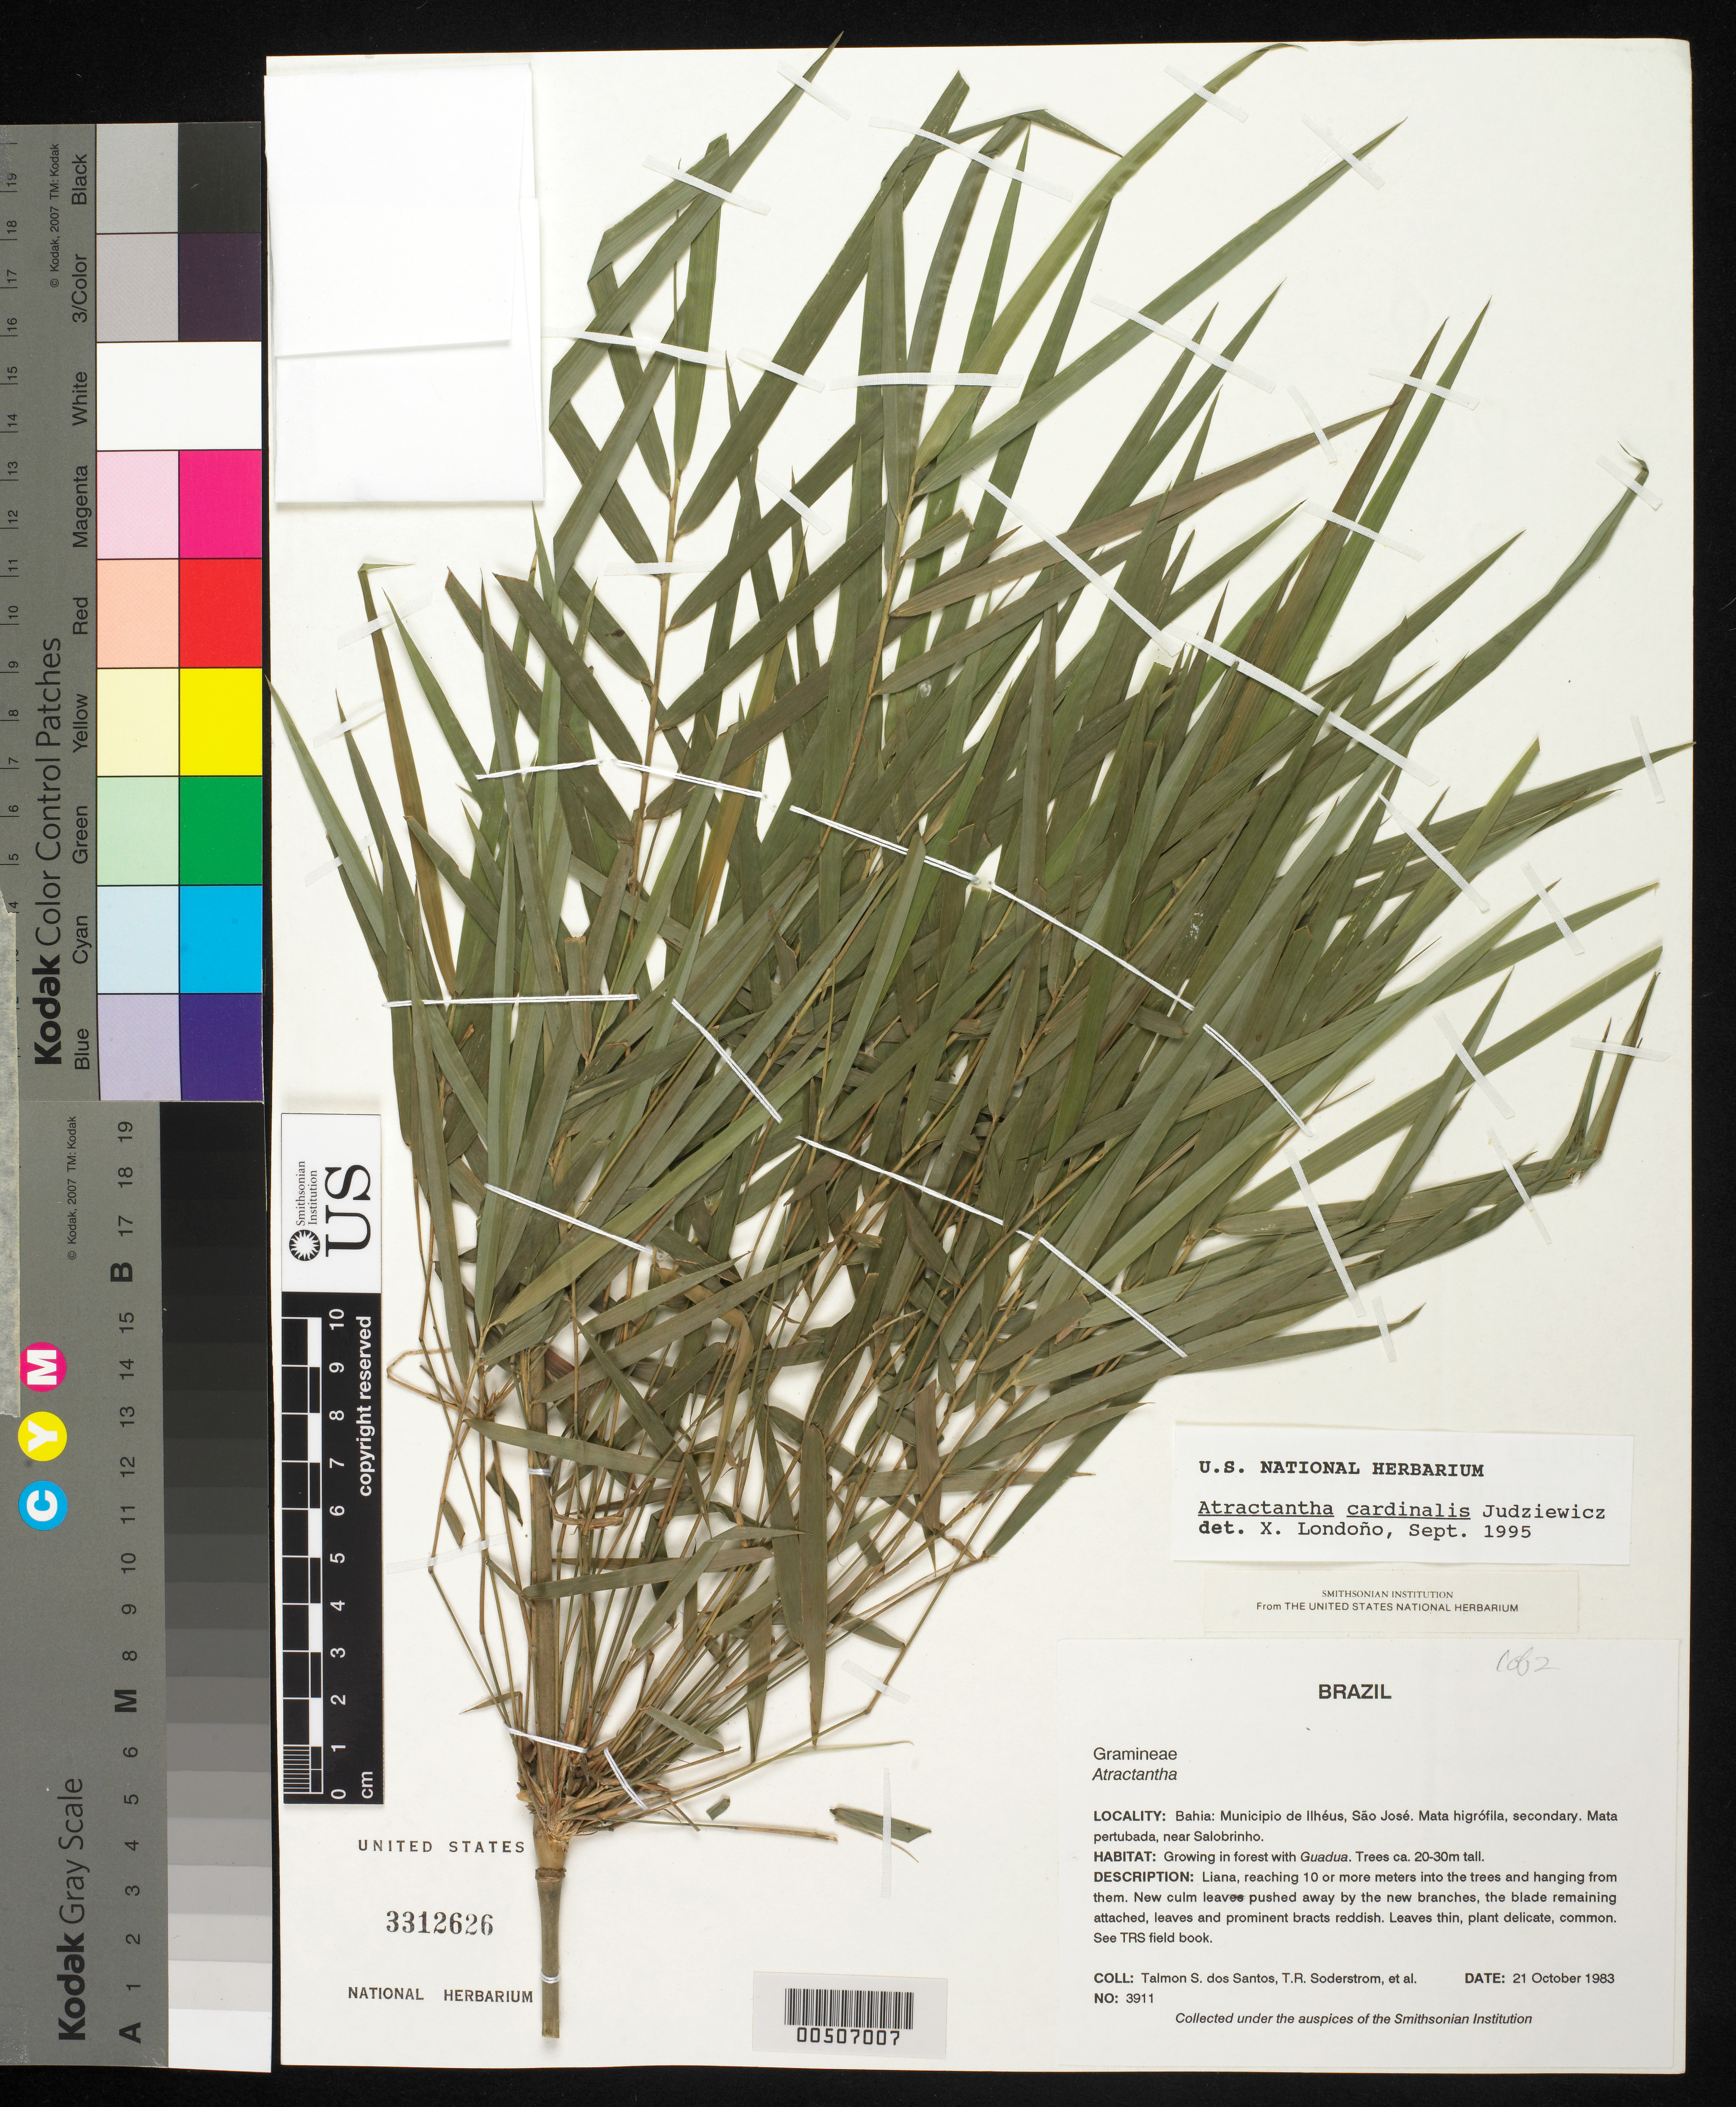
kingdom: Plantae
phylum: Tracheophyta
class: Liliopsida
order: Poales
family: Poaceae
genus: Atractantha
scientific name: Atractantha cardinalis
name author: Judz.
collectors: T. S. Santos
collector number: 3911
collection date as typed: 21 Oct 1983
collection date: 1983-10-21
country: Brazil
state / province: Bahia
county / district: Ilhéus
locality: Sao jose, near salobrinho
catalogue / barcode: US 3312626